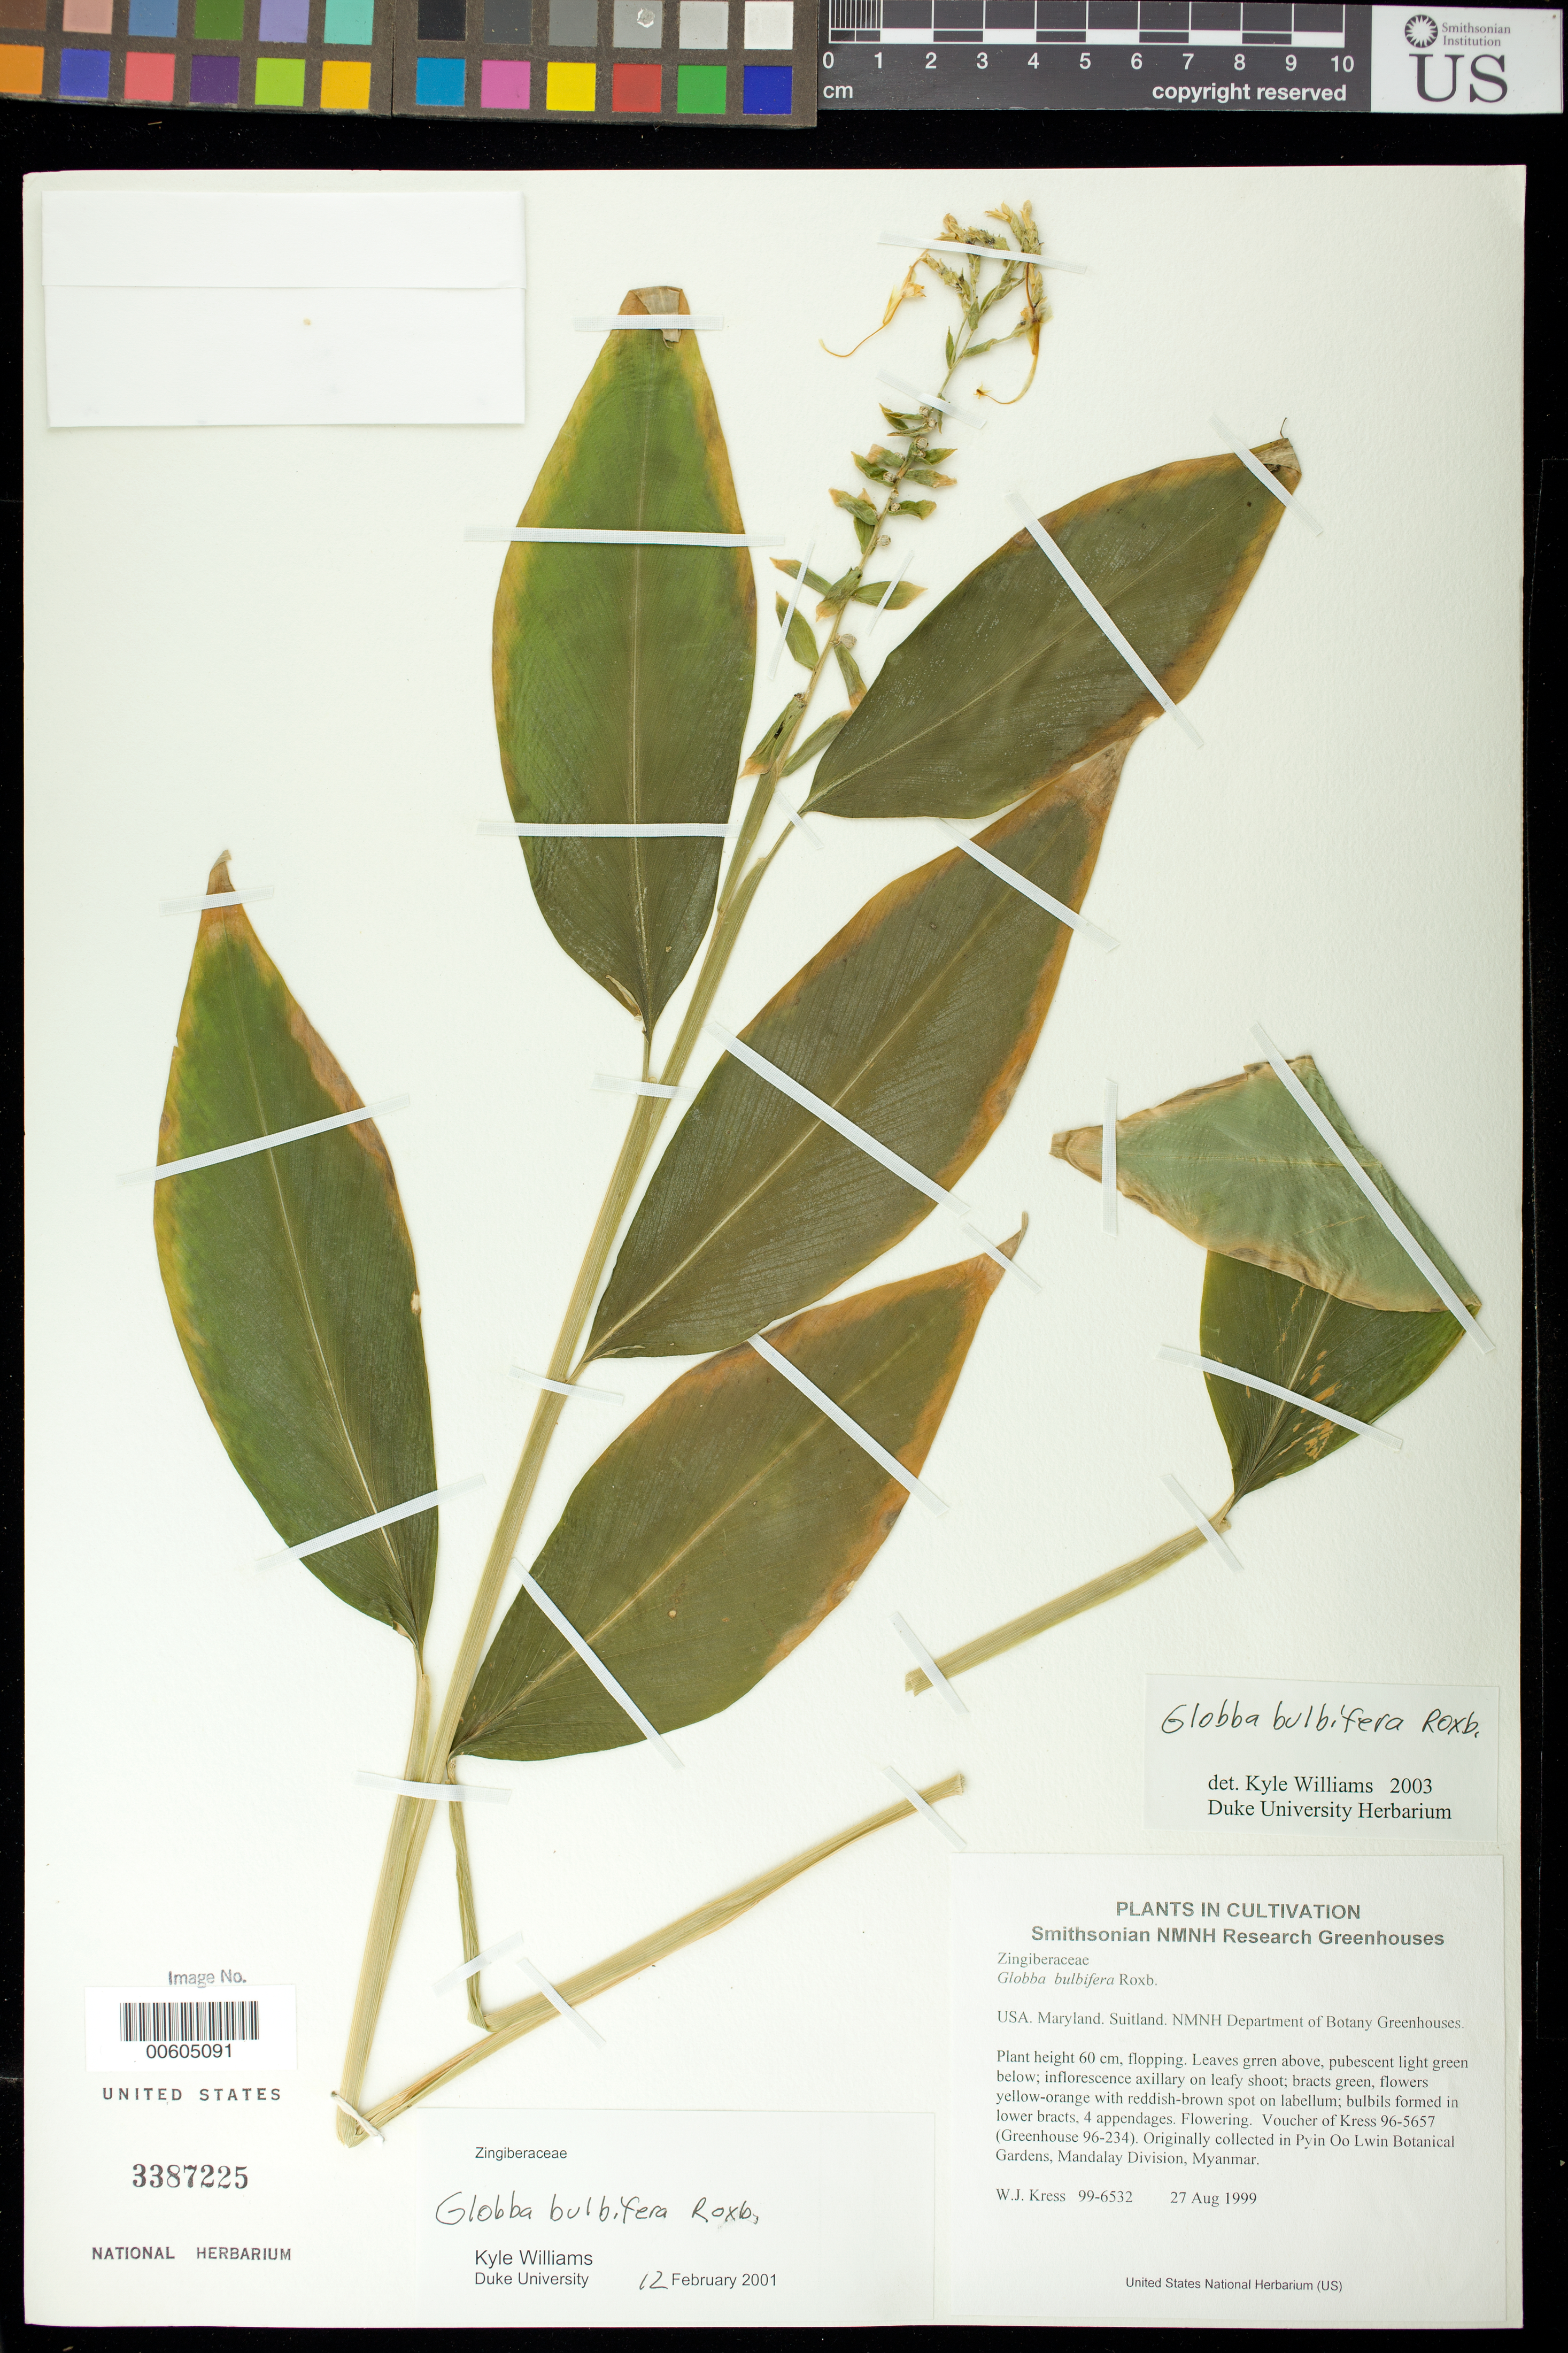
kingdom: Plantae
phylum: Tracheophyta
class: Liliopsida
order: Zingiberales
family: Zingiberaceae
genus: Globba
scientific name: Globba bulbifera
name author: Roxb.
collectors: W. J. Kress & M. Bordelon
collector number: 99-6532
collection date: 1999-08-27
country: United States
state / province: Maryland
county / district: Prince George's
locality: NMNH Botany Research Greenhouses. Suitland.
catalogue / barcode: US 3387225